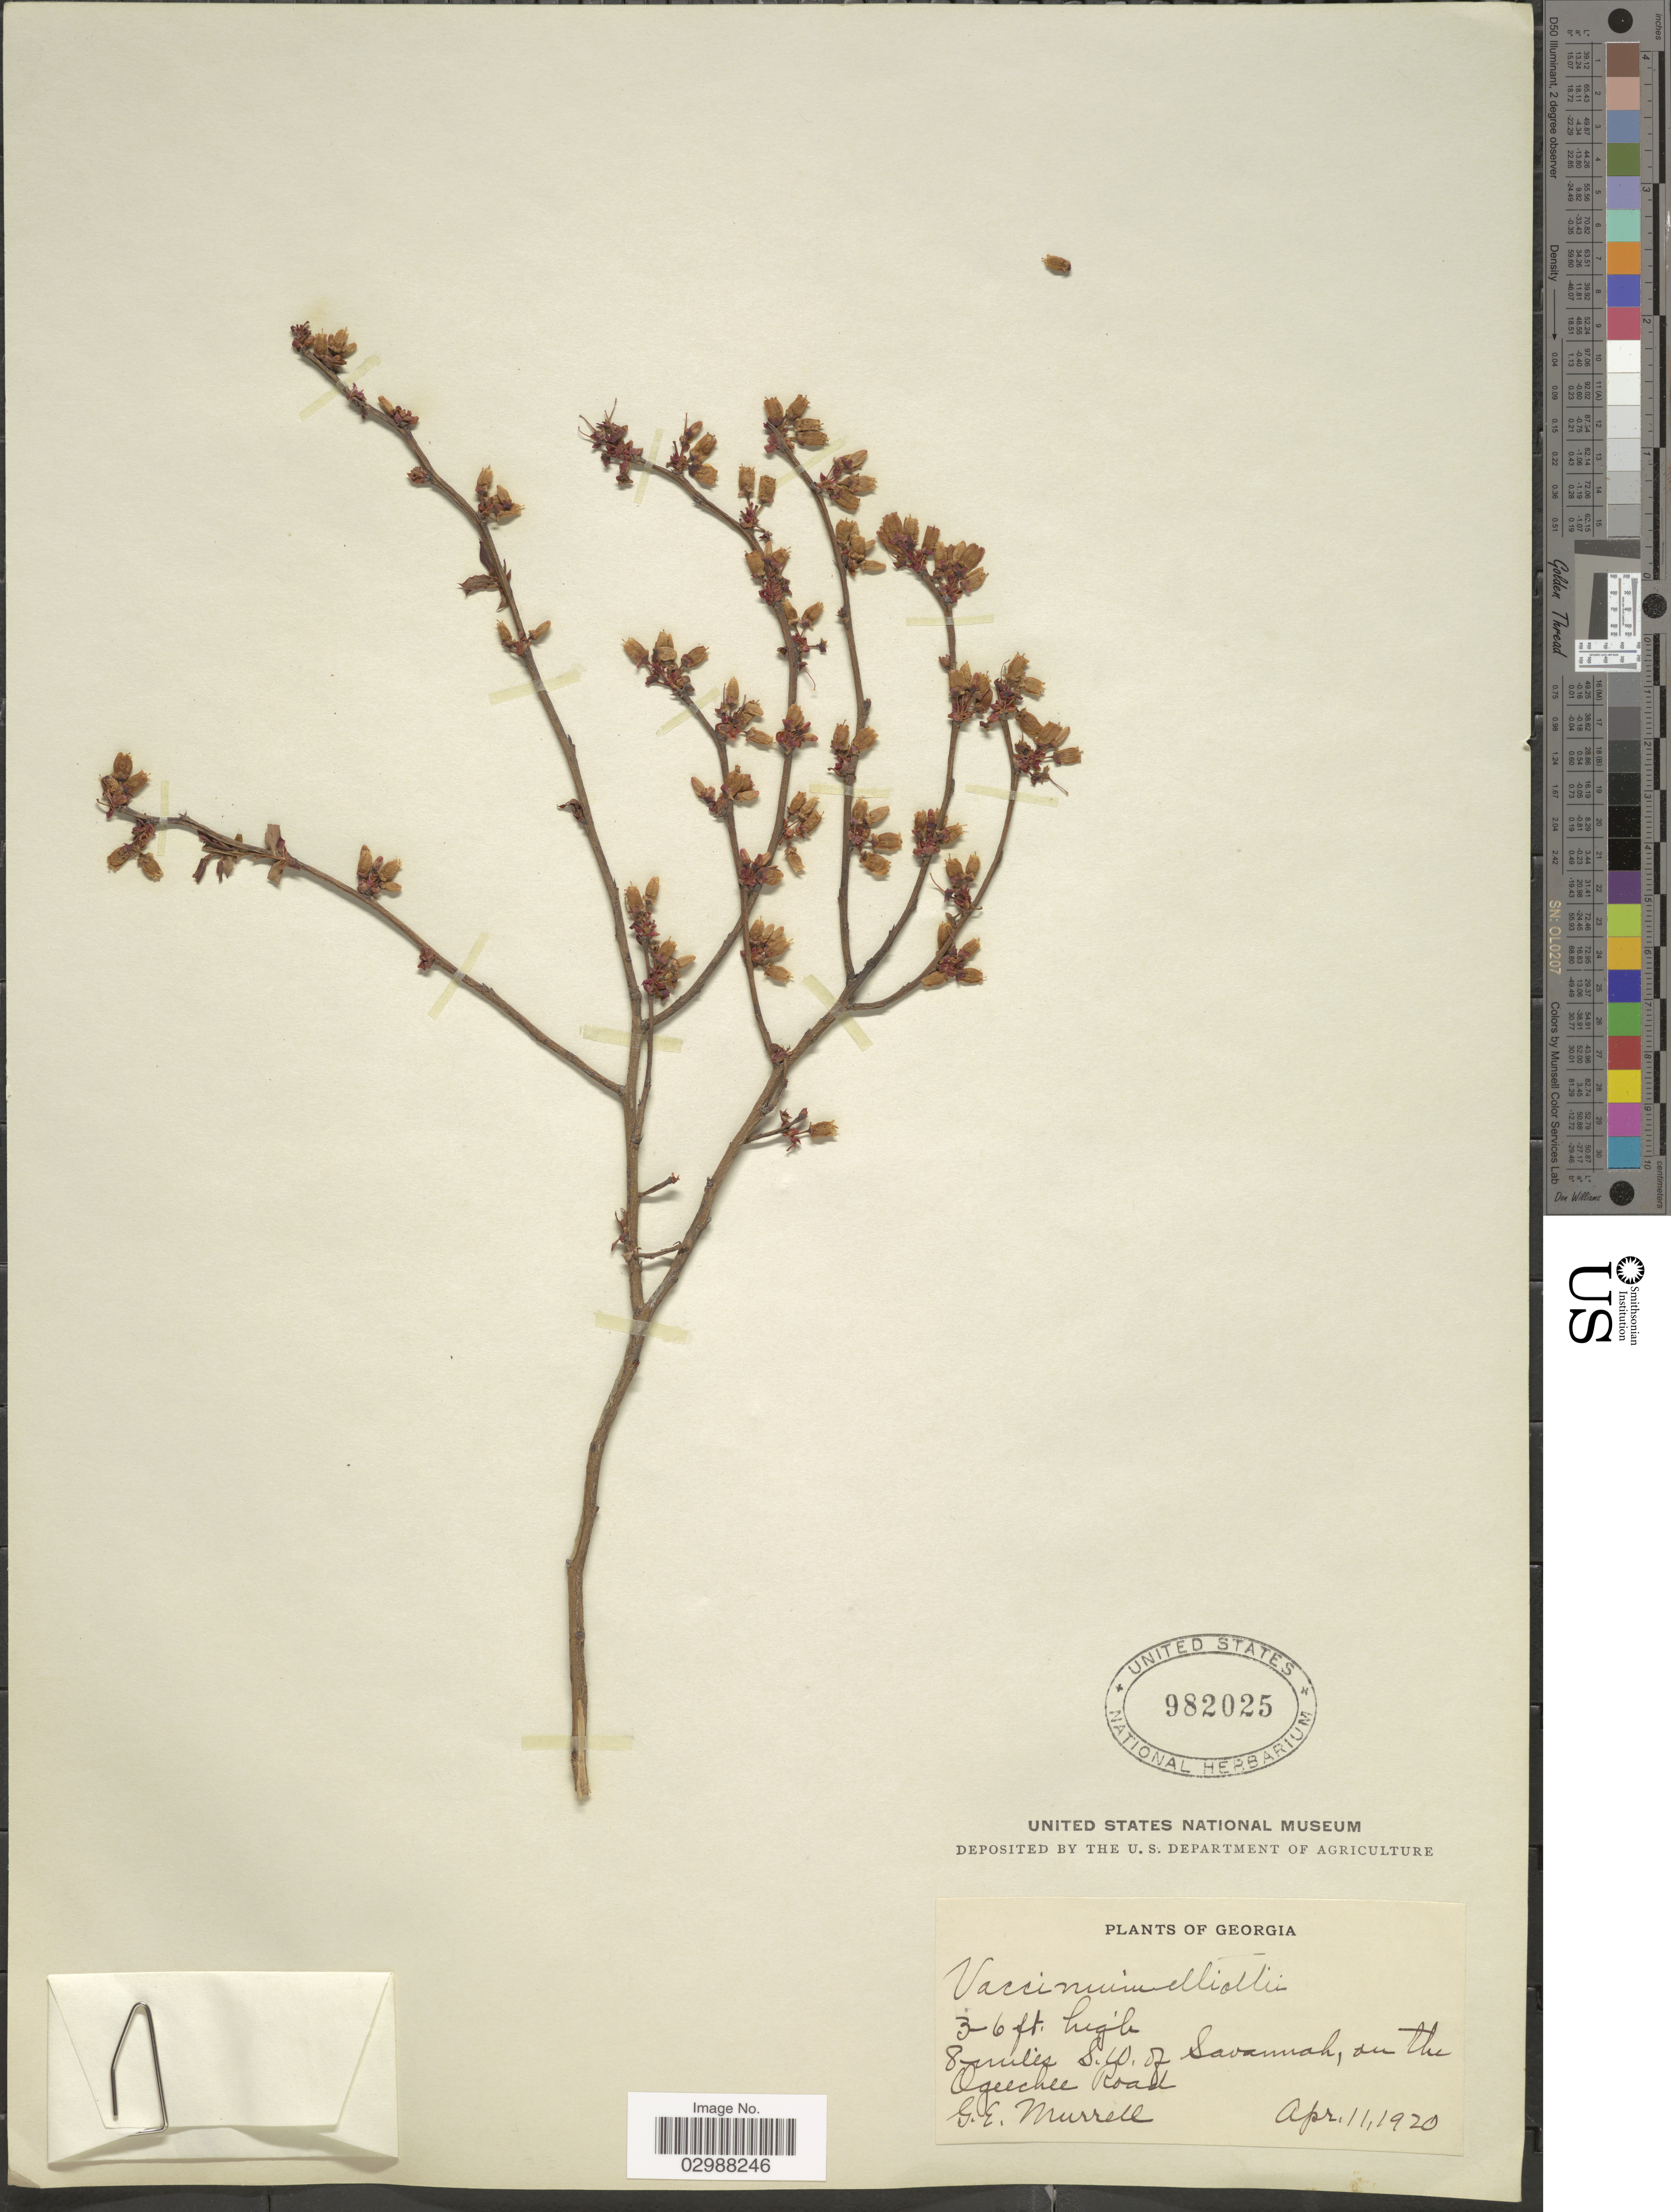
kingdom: Plantae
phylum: Tracheophyta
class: Magnoliopsida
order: Ericales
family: Ericaceae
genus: Vaccinium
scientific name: Vaccinium formosum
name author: Andrews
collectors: G. Murrell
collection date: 1920-04-11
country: United States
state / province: Georgia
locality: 8 miles S.W. of Savannah, on the Ogeechee Road.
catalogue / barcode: US 982025